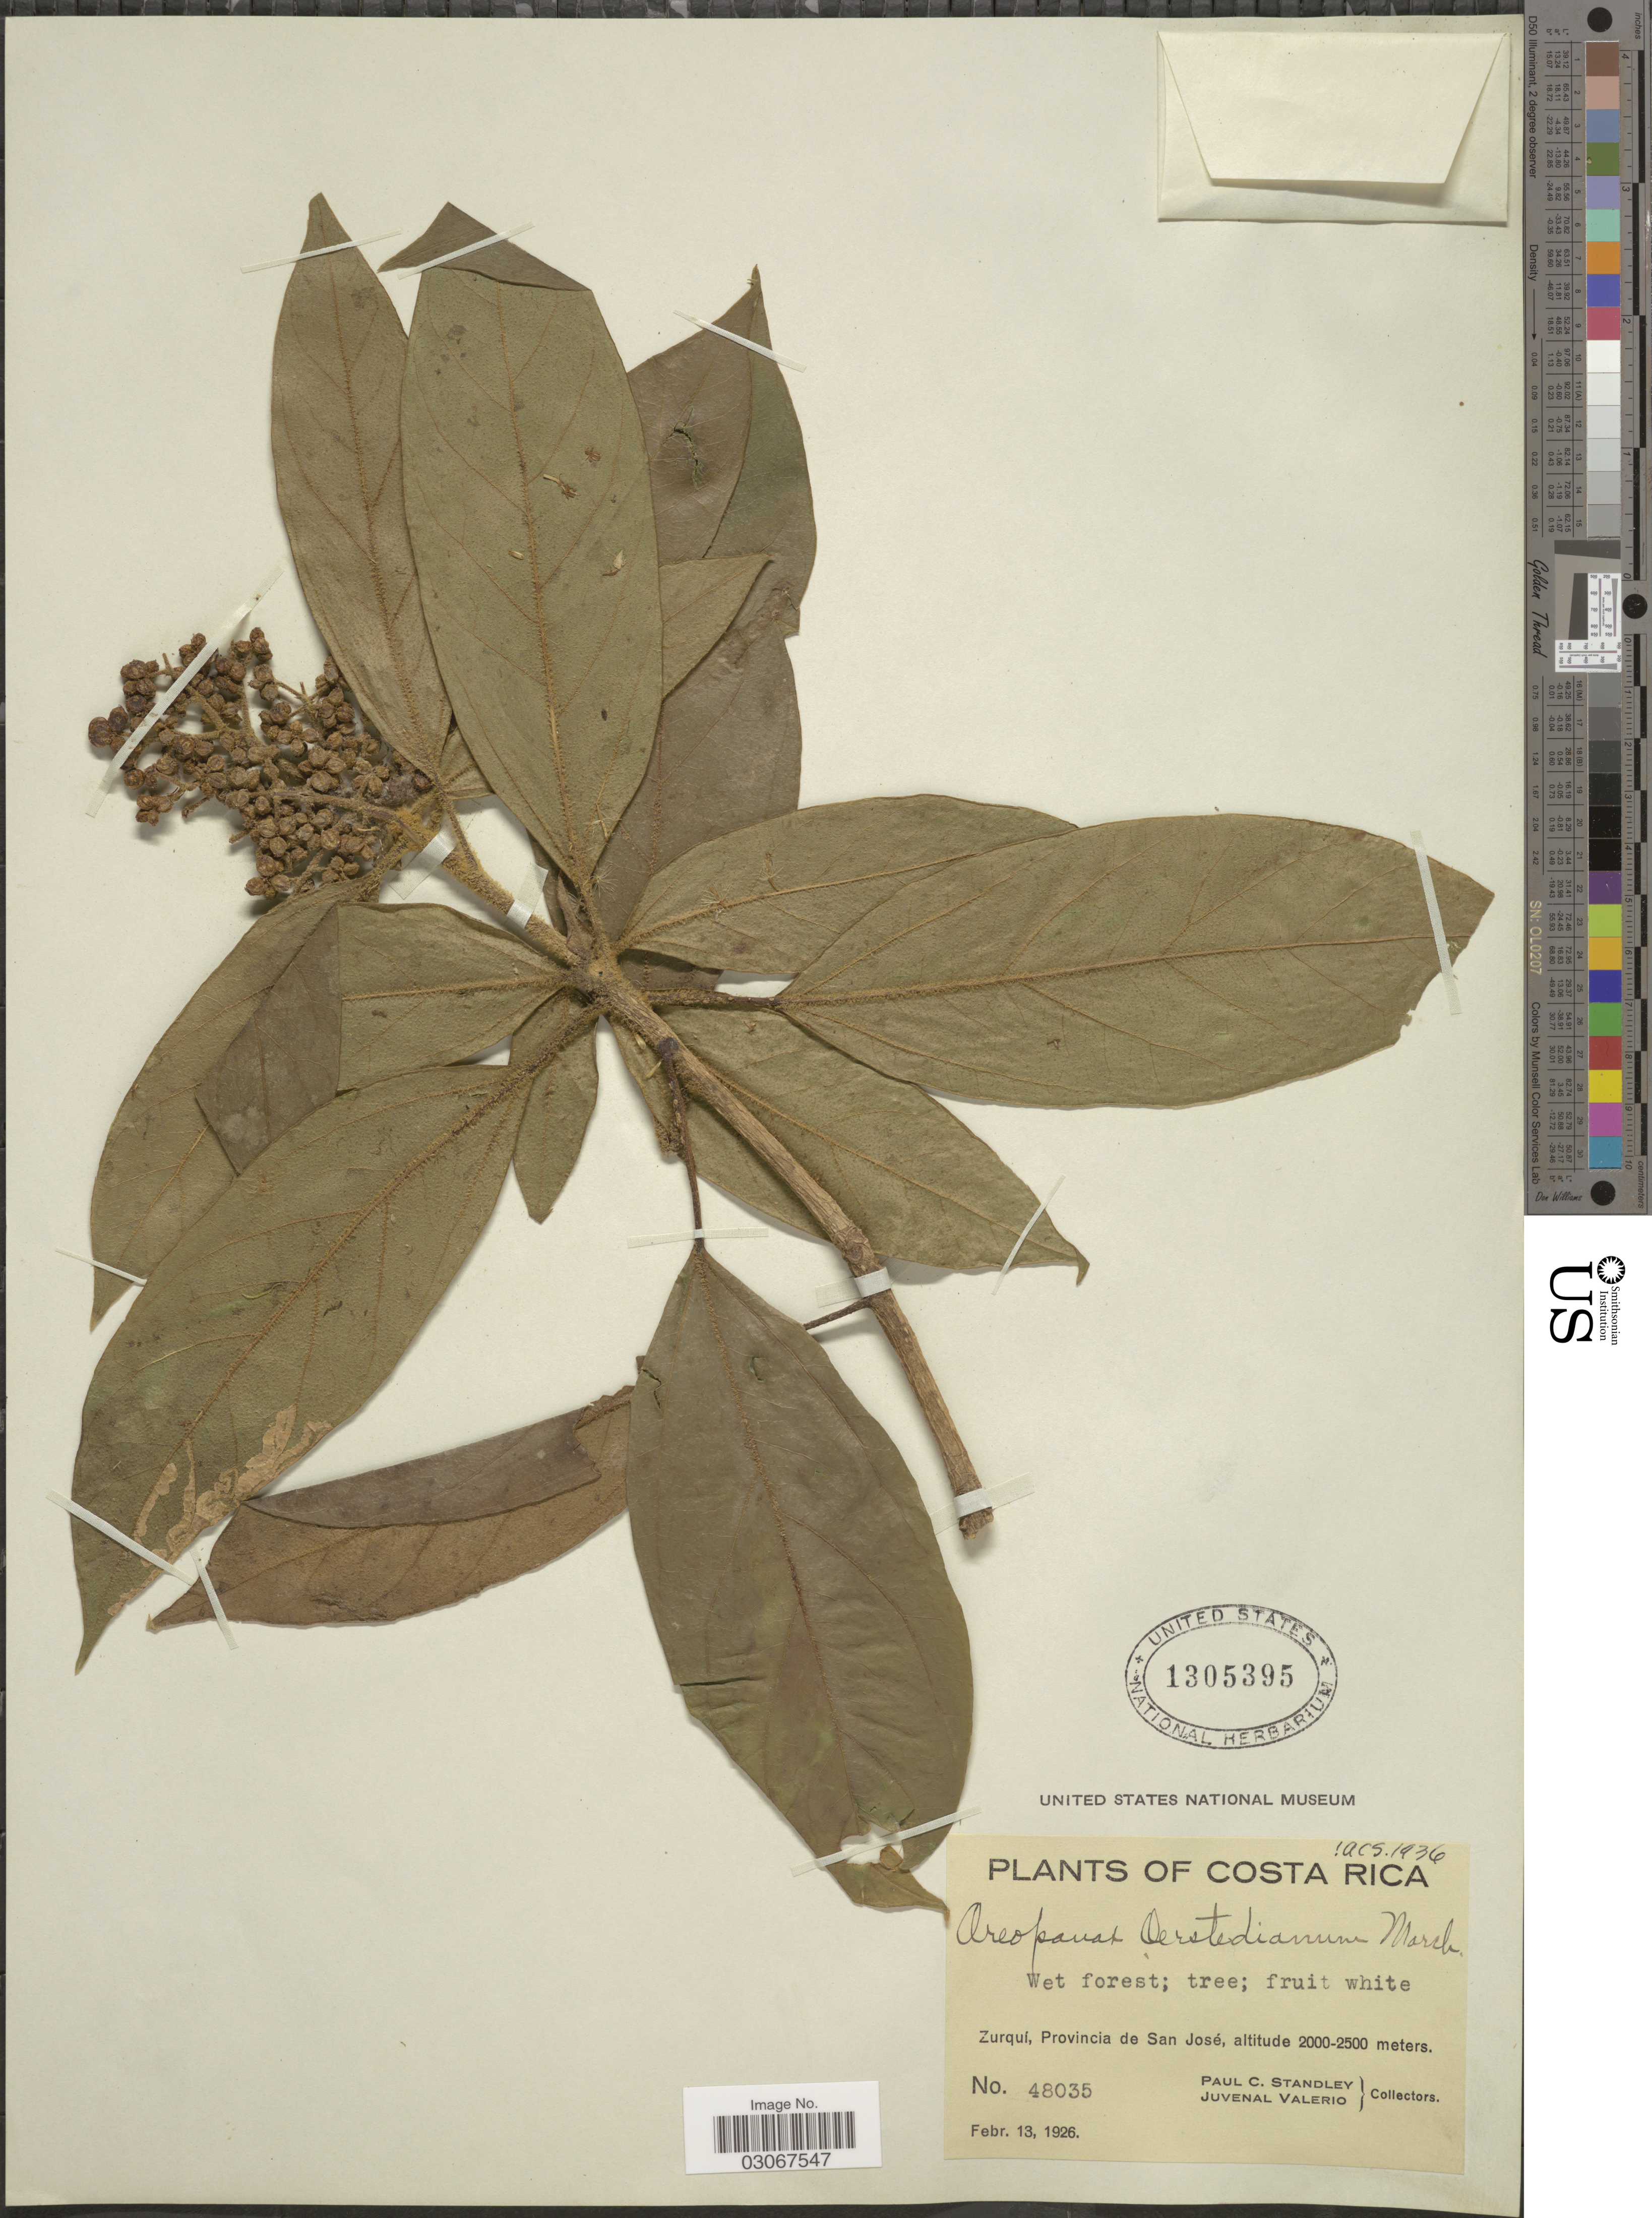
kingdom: Plantae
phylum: Tracheophyta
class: Magnoliopsida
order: Apiales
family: Araliaceae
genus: Oreopanax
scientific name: Oreopanax oerstedianus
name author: Marchal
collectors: P. C. Standley & J. Valerio R.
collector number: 48035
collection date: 1926-02-13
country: Costa Rica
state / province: San José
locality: Zurquí.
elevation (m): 2000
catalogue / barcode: US 1305395